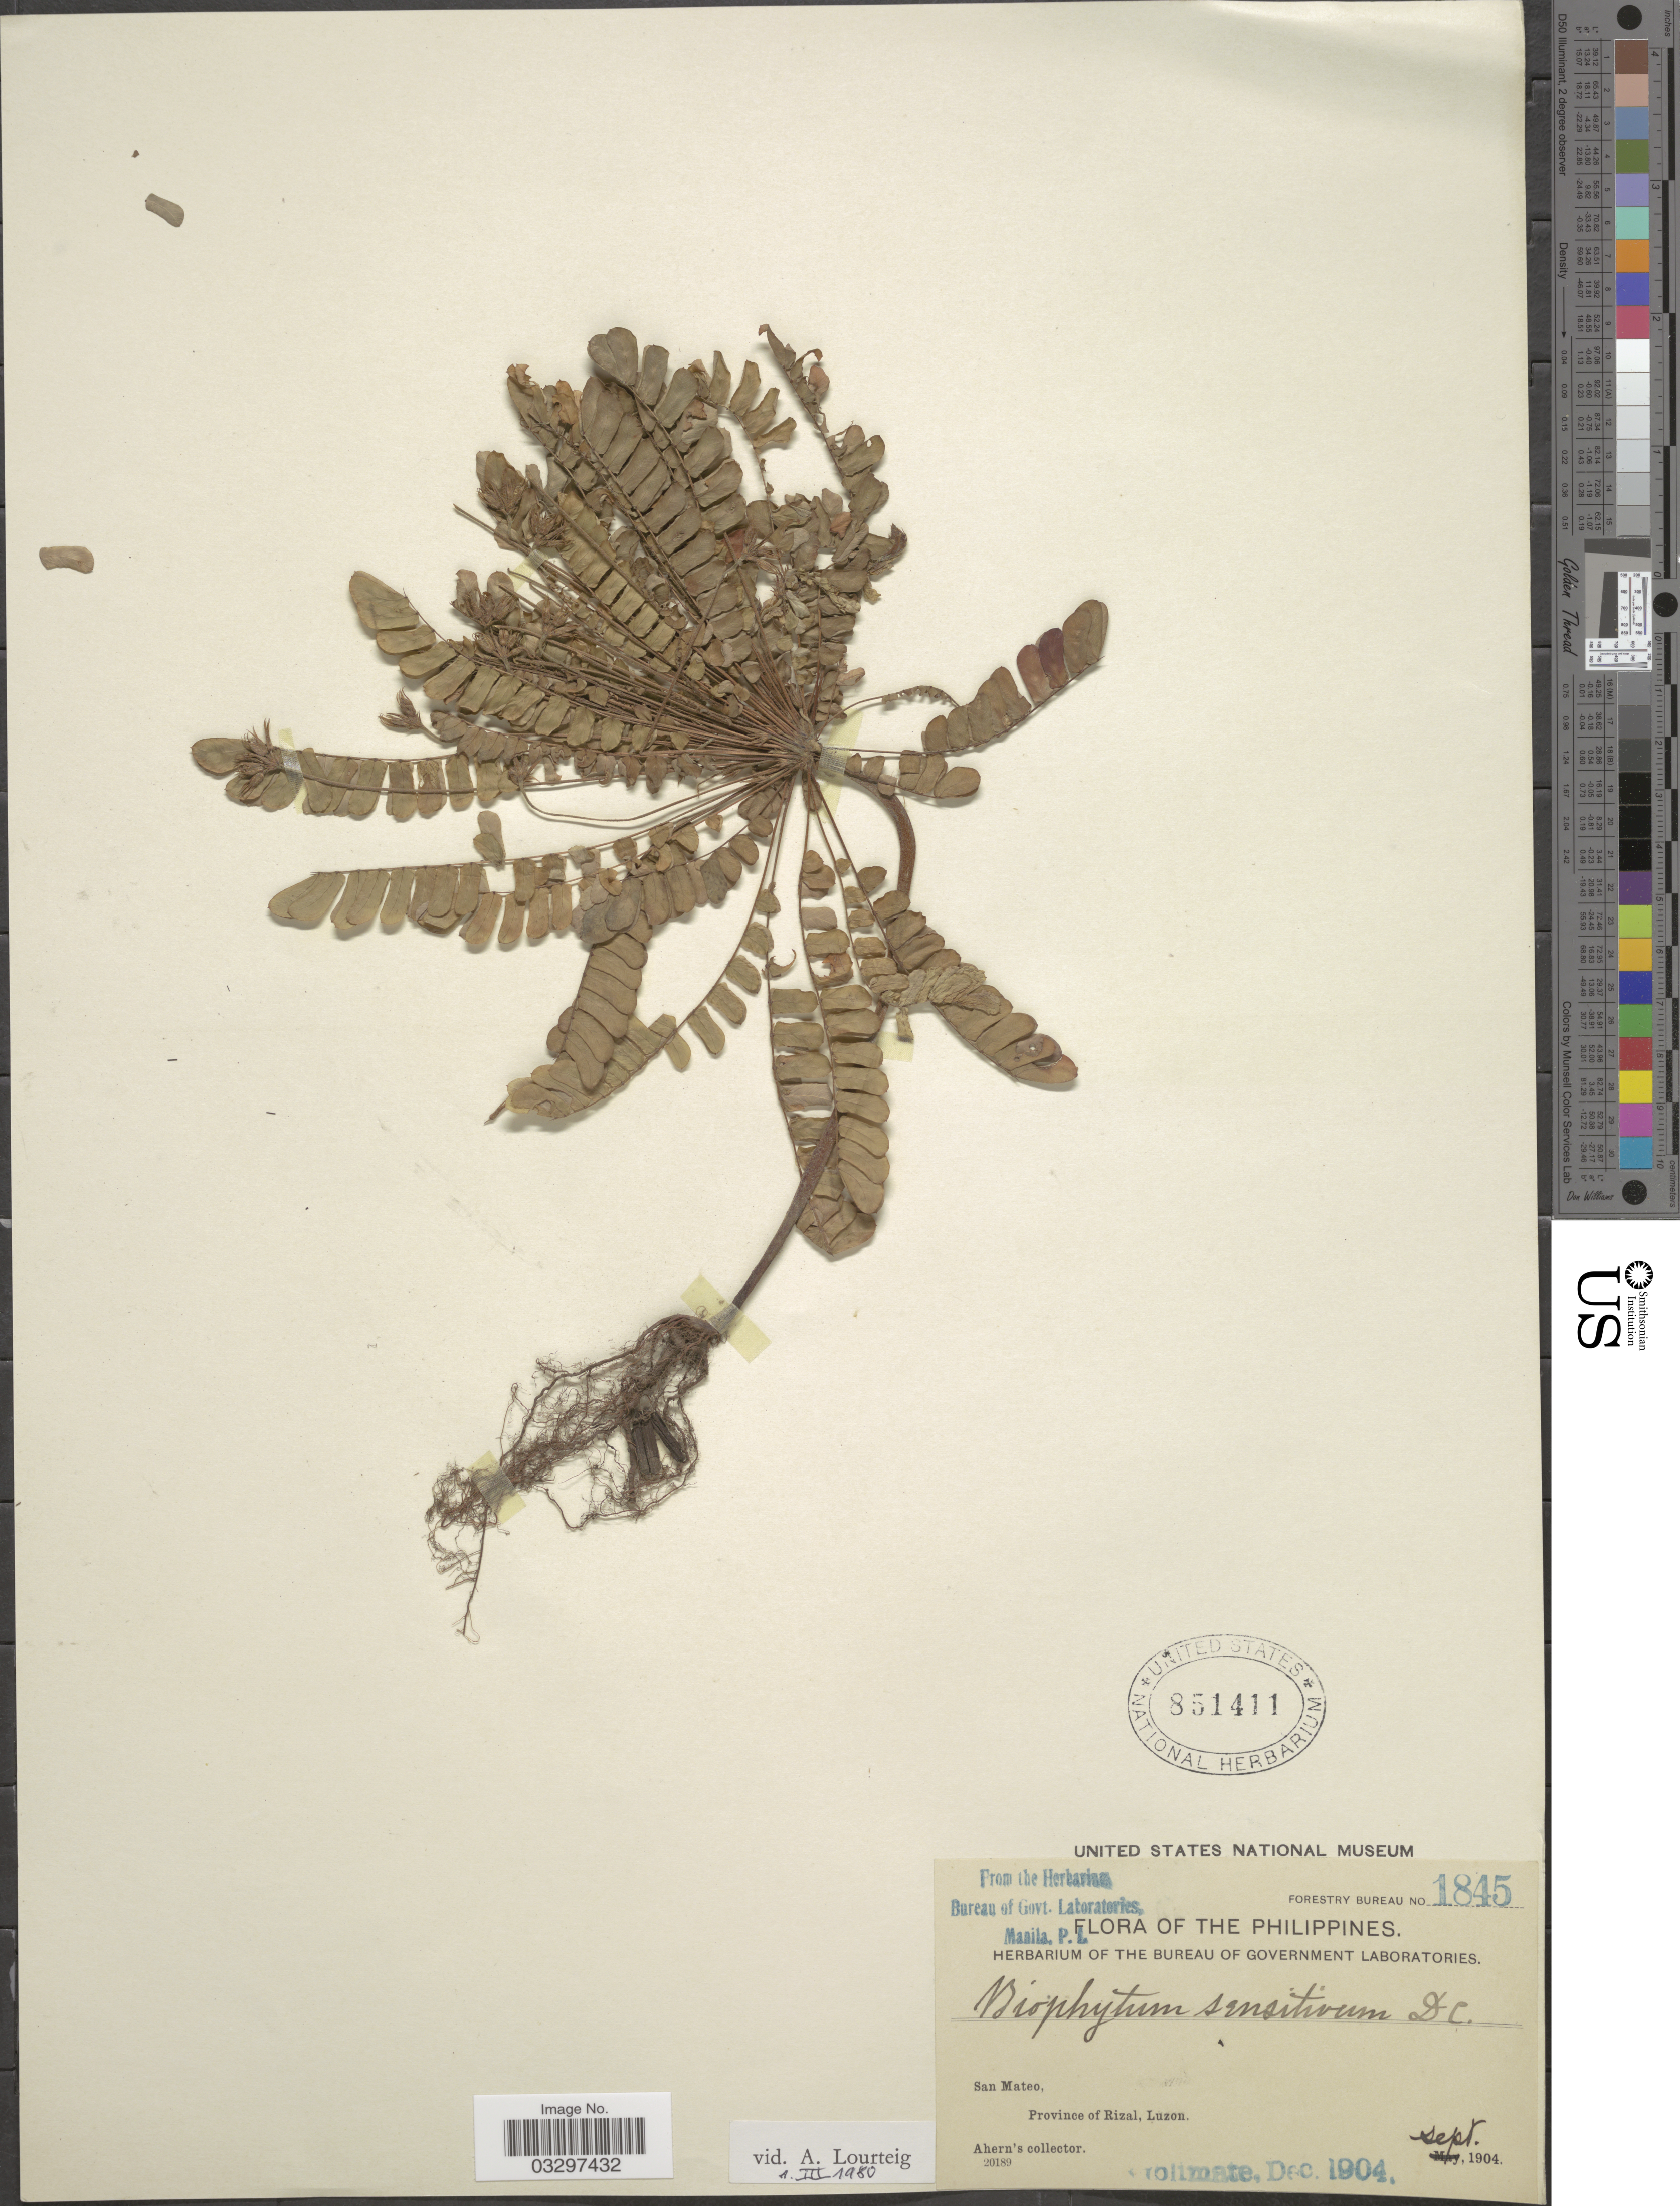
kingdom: Plantae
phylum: Tracheophyta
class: Magnoliopsida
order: Oxalidales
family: Oxalidaceae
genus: Biophytum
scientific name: Biophytum sensitivum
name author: (L.) DC.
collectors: Ahern's collector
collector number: Forestry Bureau 1845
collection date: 1904-09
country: Philippines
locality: San Mateo, Province of Rizal, Luzon.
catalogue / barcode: US 851411